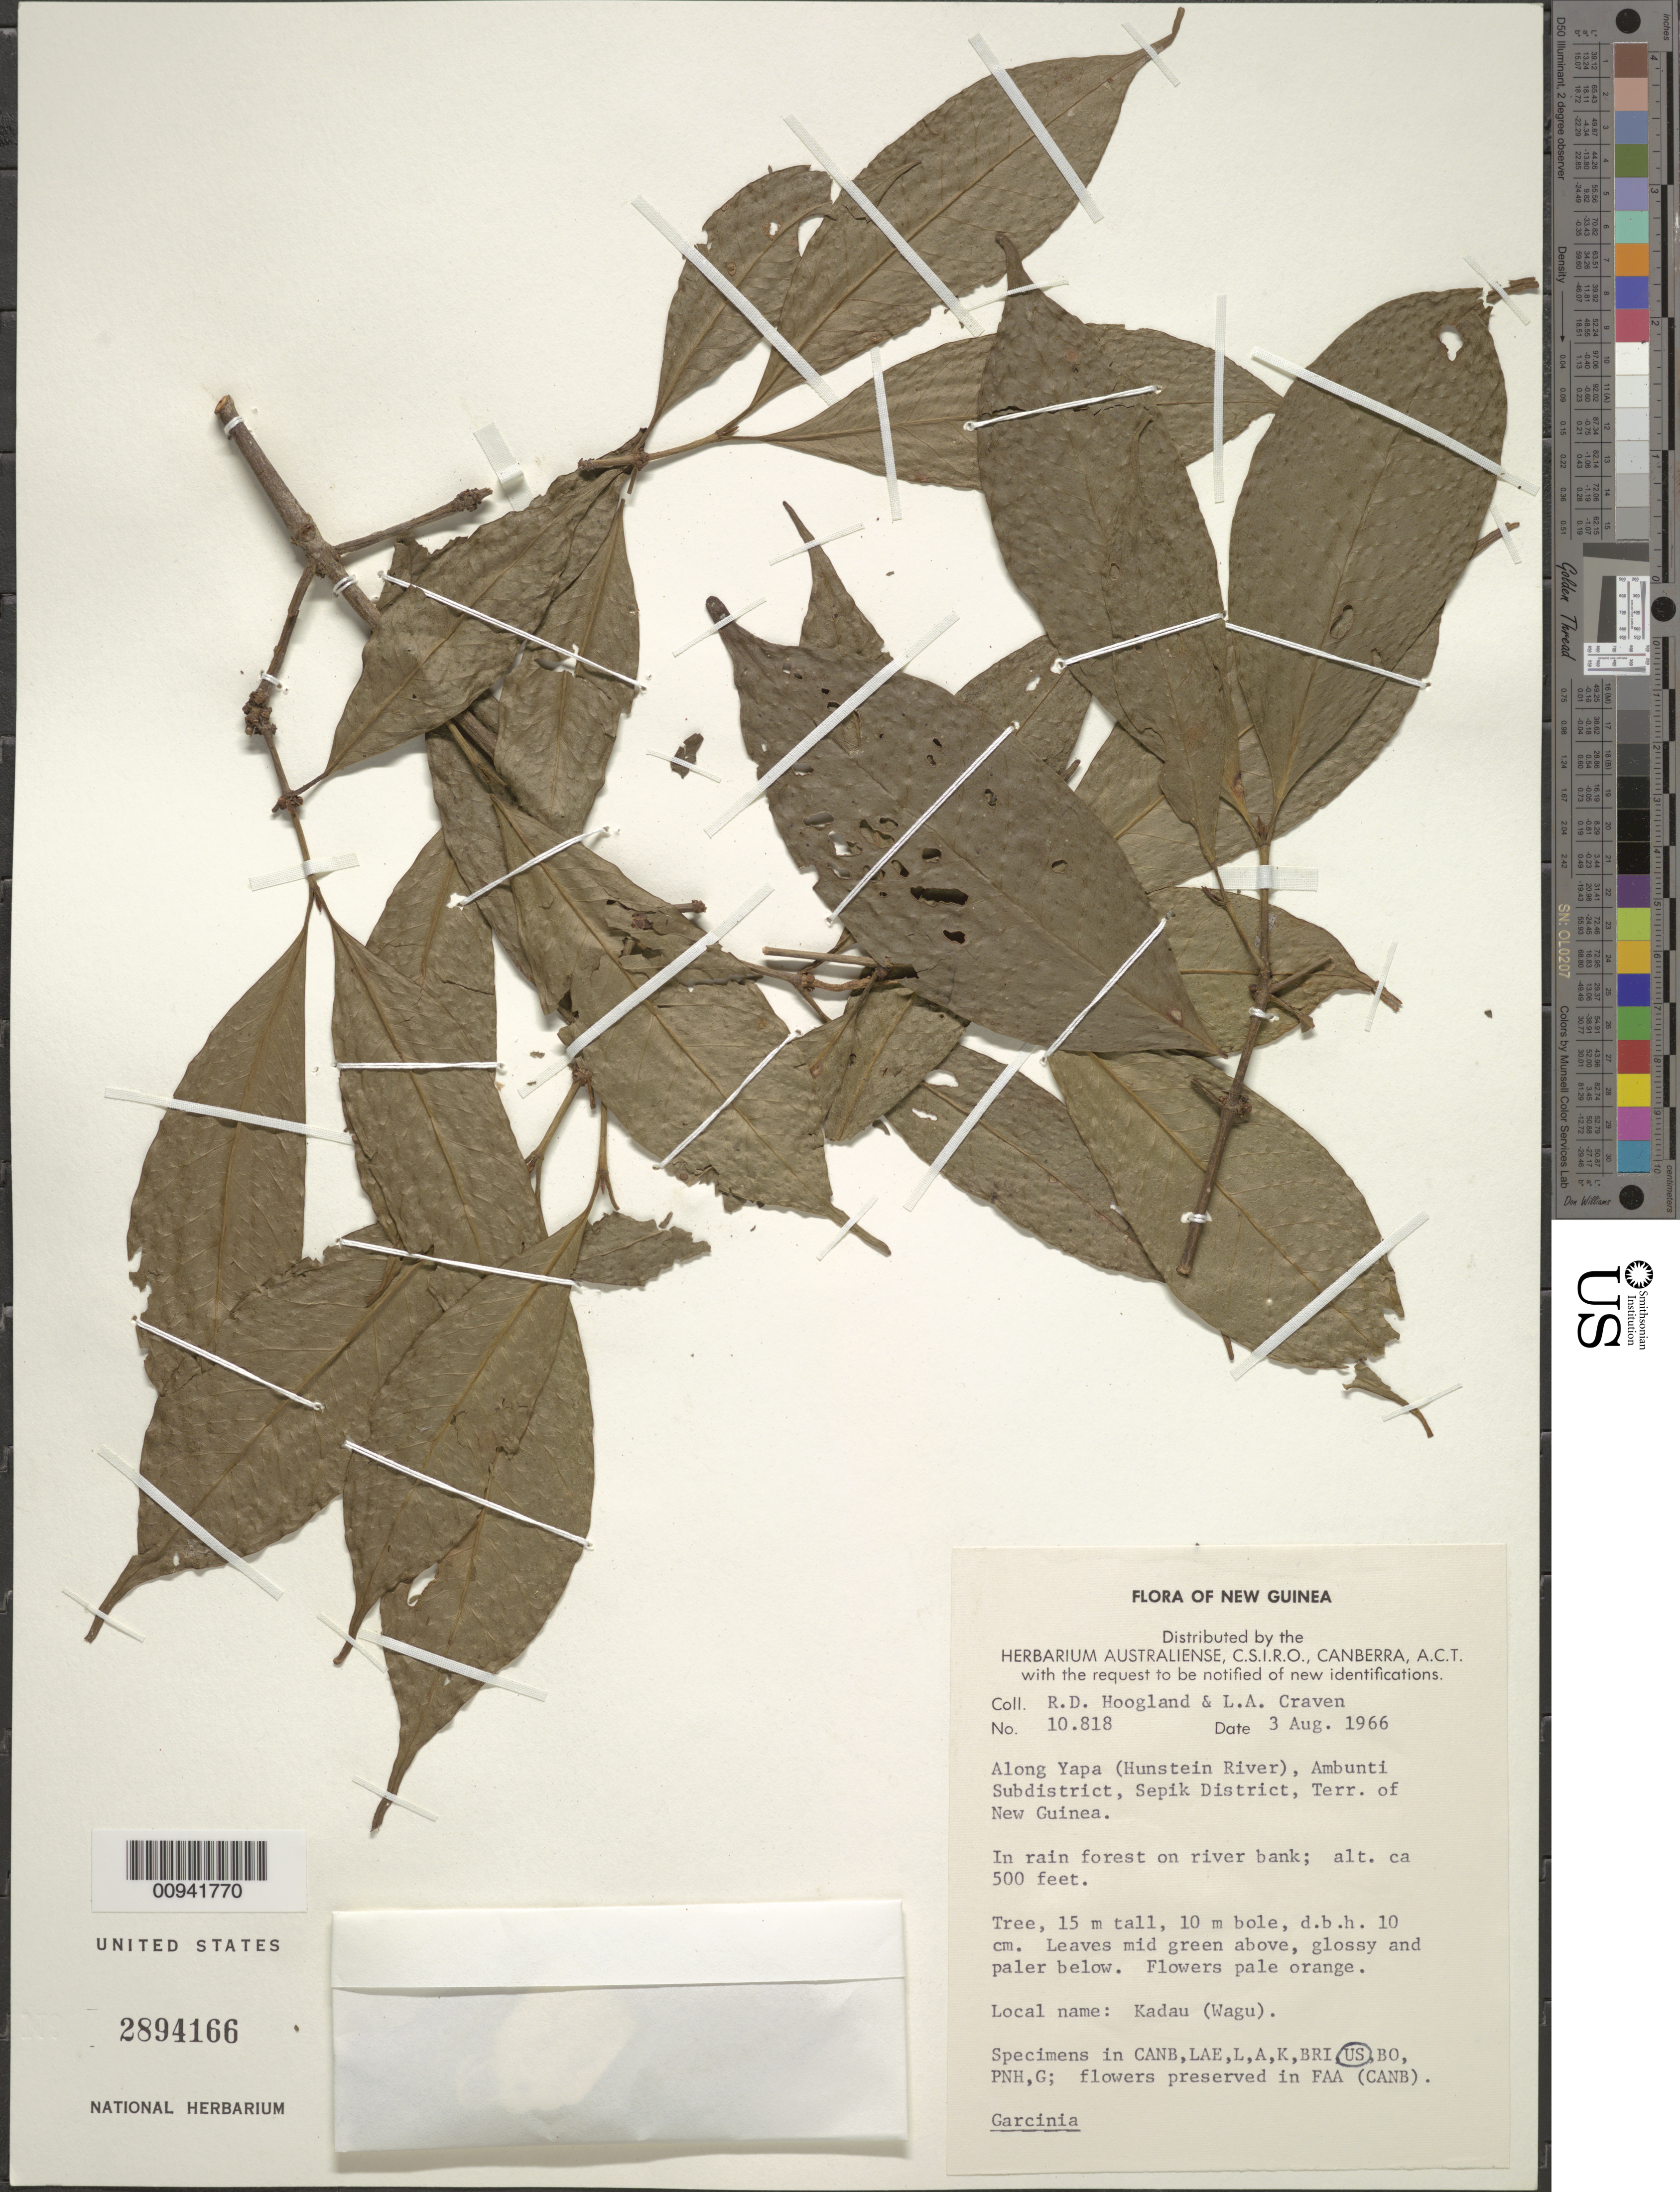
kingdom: Plantae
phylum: Tracheophyta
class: Magnoliopsida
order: Malpighiales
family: Clusiaceae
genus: Garcinia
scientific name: Garcinia sp.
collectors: R. D. Hoogland & L. A. Craven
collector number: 10818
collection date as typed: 03 Aug 1966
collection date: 1966-08-03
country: Papua New Guinea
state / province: East Sepik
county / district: Ambunti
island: New Guinea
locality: Along Yapa (Hunstein River), Ambunti Subdistrict, Sepik District, Terr. Of New Guinea.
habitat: In rain forest on river bank.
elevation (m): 152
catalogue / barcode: US 2894166